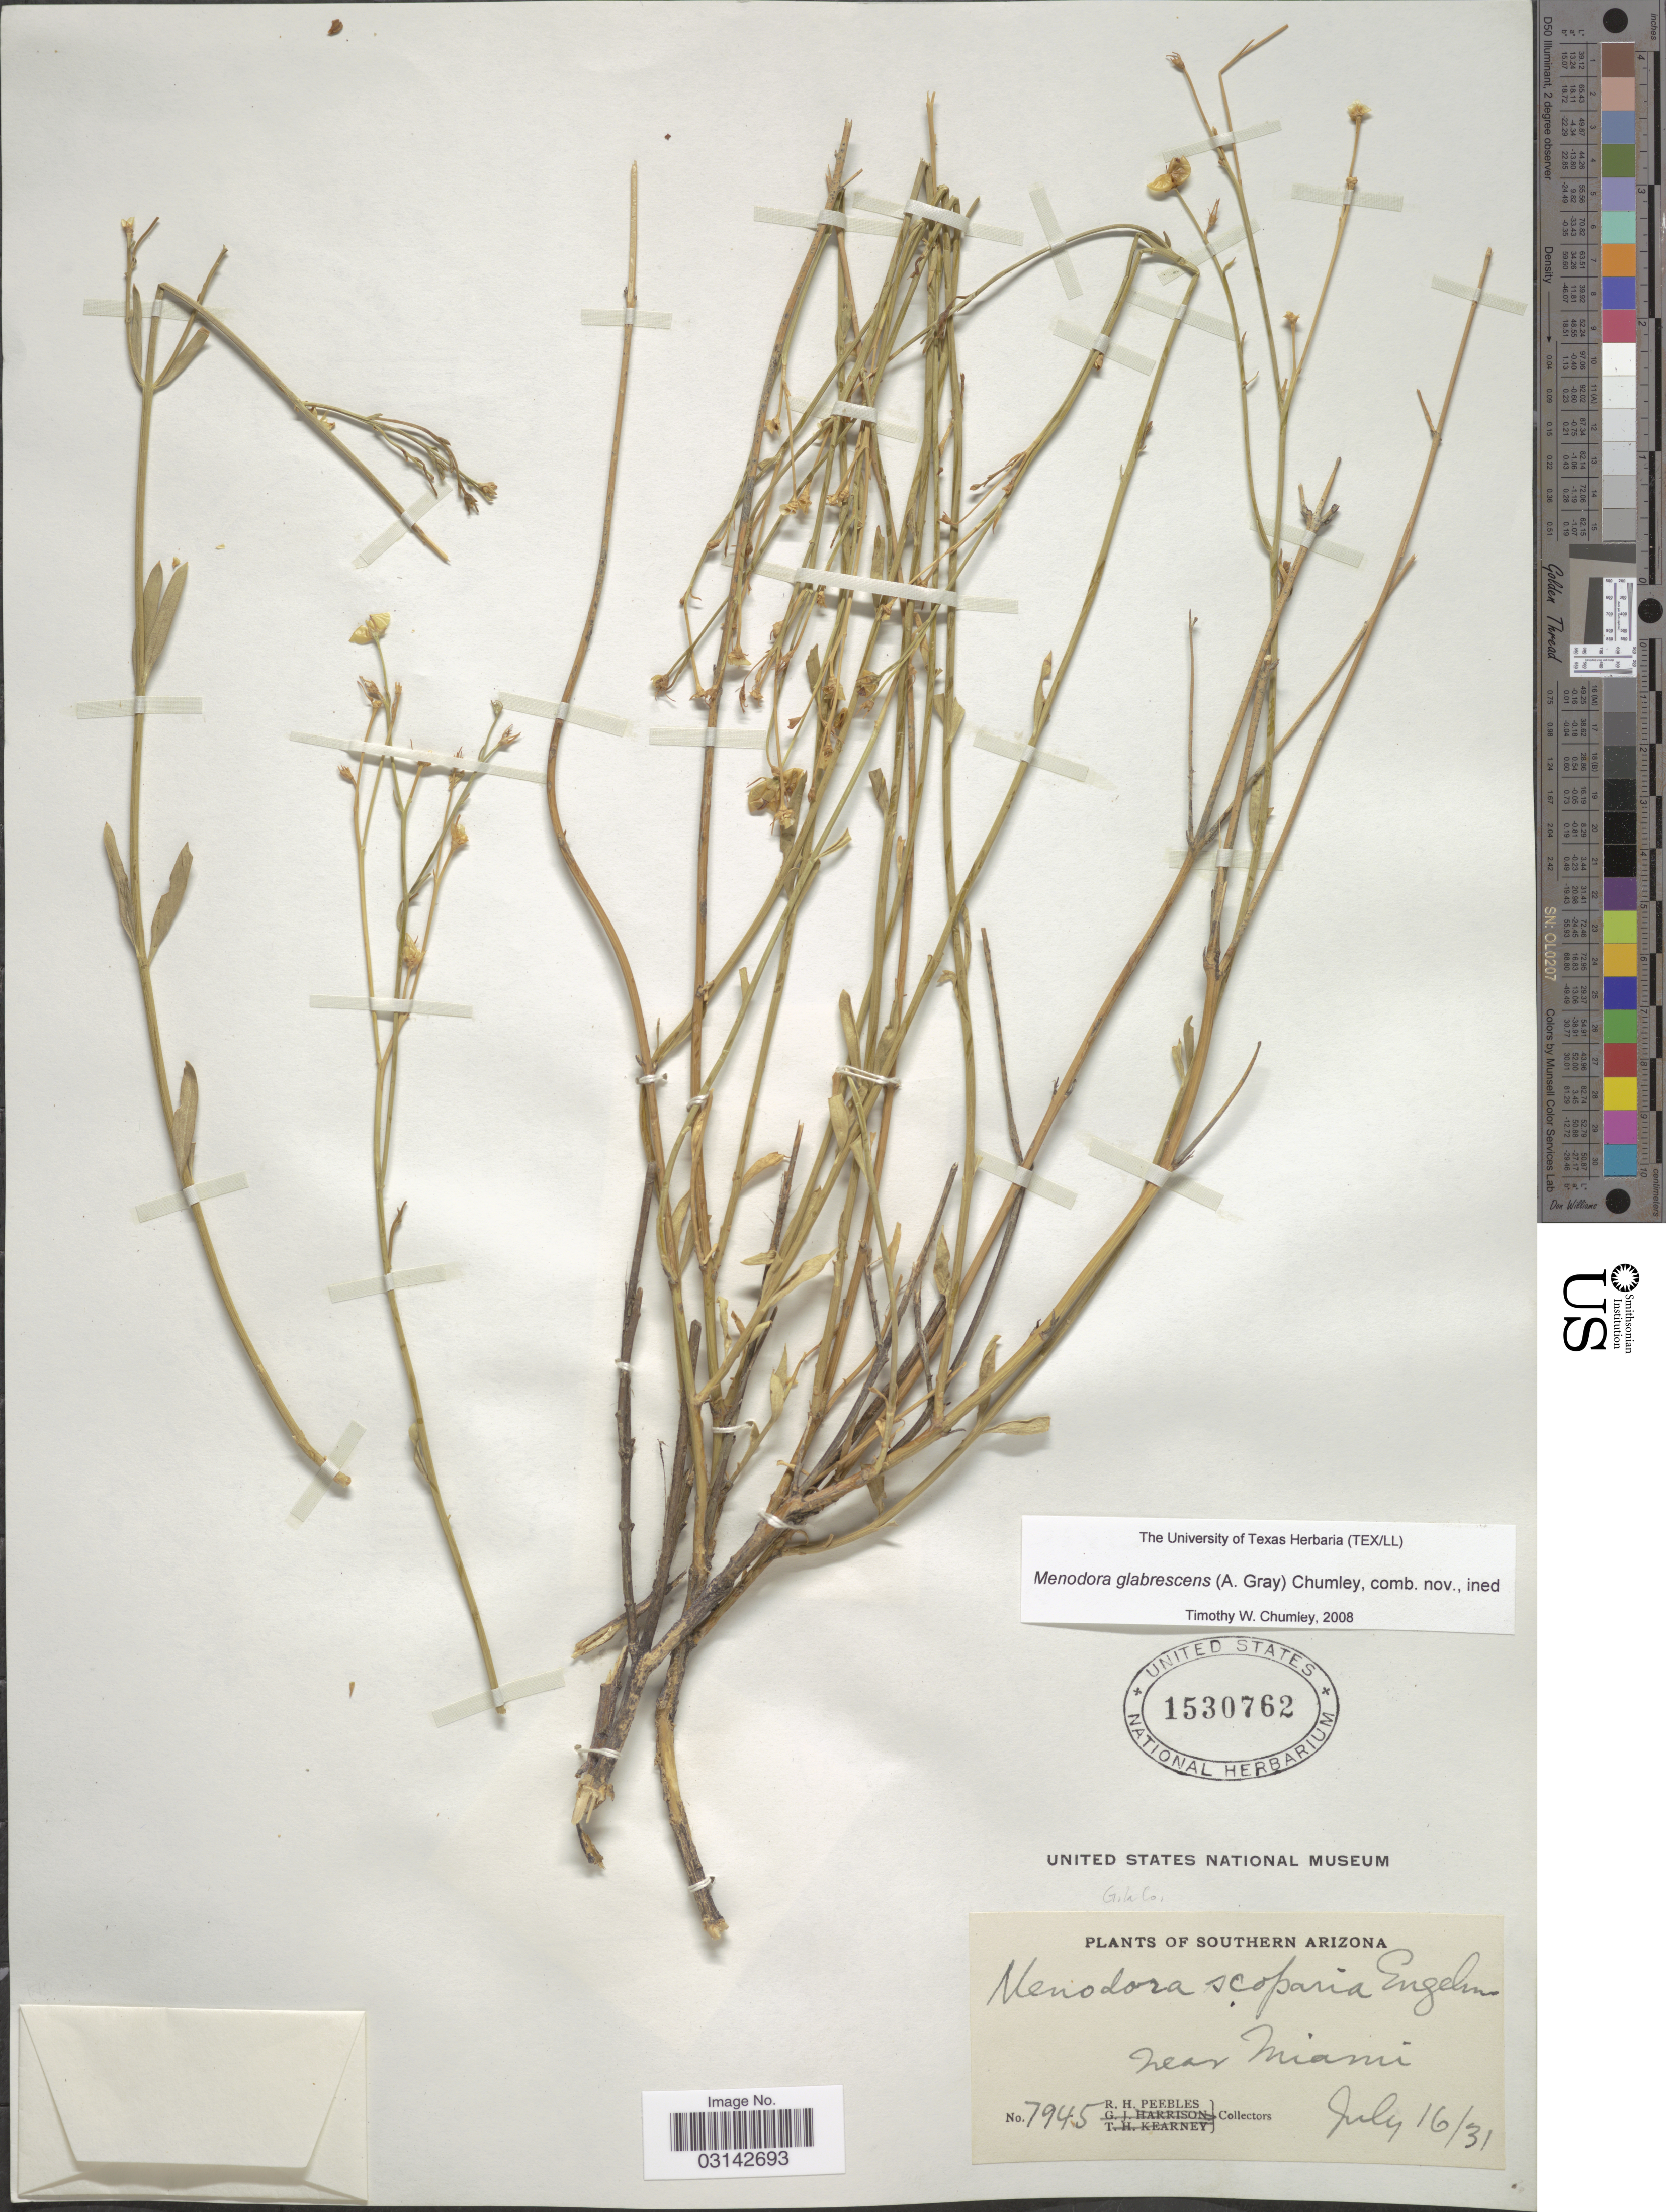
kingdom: Plantae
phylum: Tracheophyta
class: Magnoliopsida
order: Lamiales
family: Oleaceae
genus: Menodora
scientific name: Menodora glabrescens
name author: Chumley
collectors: R. H. Peebles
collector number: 7945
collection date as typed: Transcribed d/m/y: 16/7/31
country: United States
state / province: Arizona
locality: Southern Arizona, near Miami.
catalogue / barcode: US 1530762